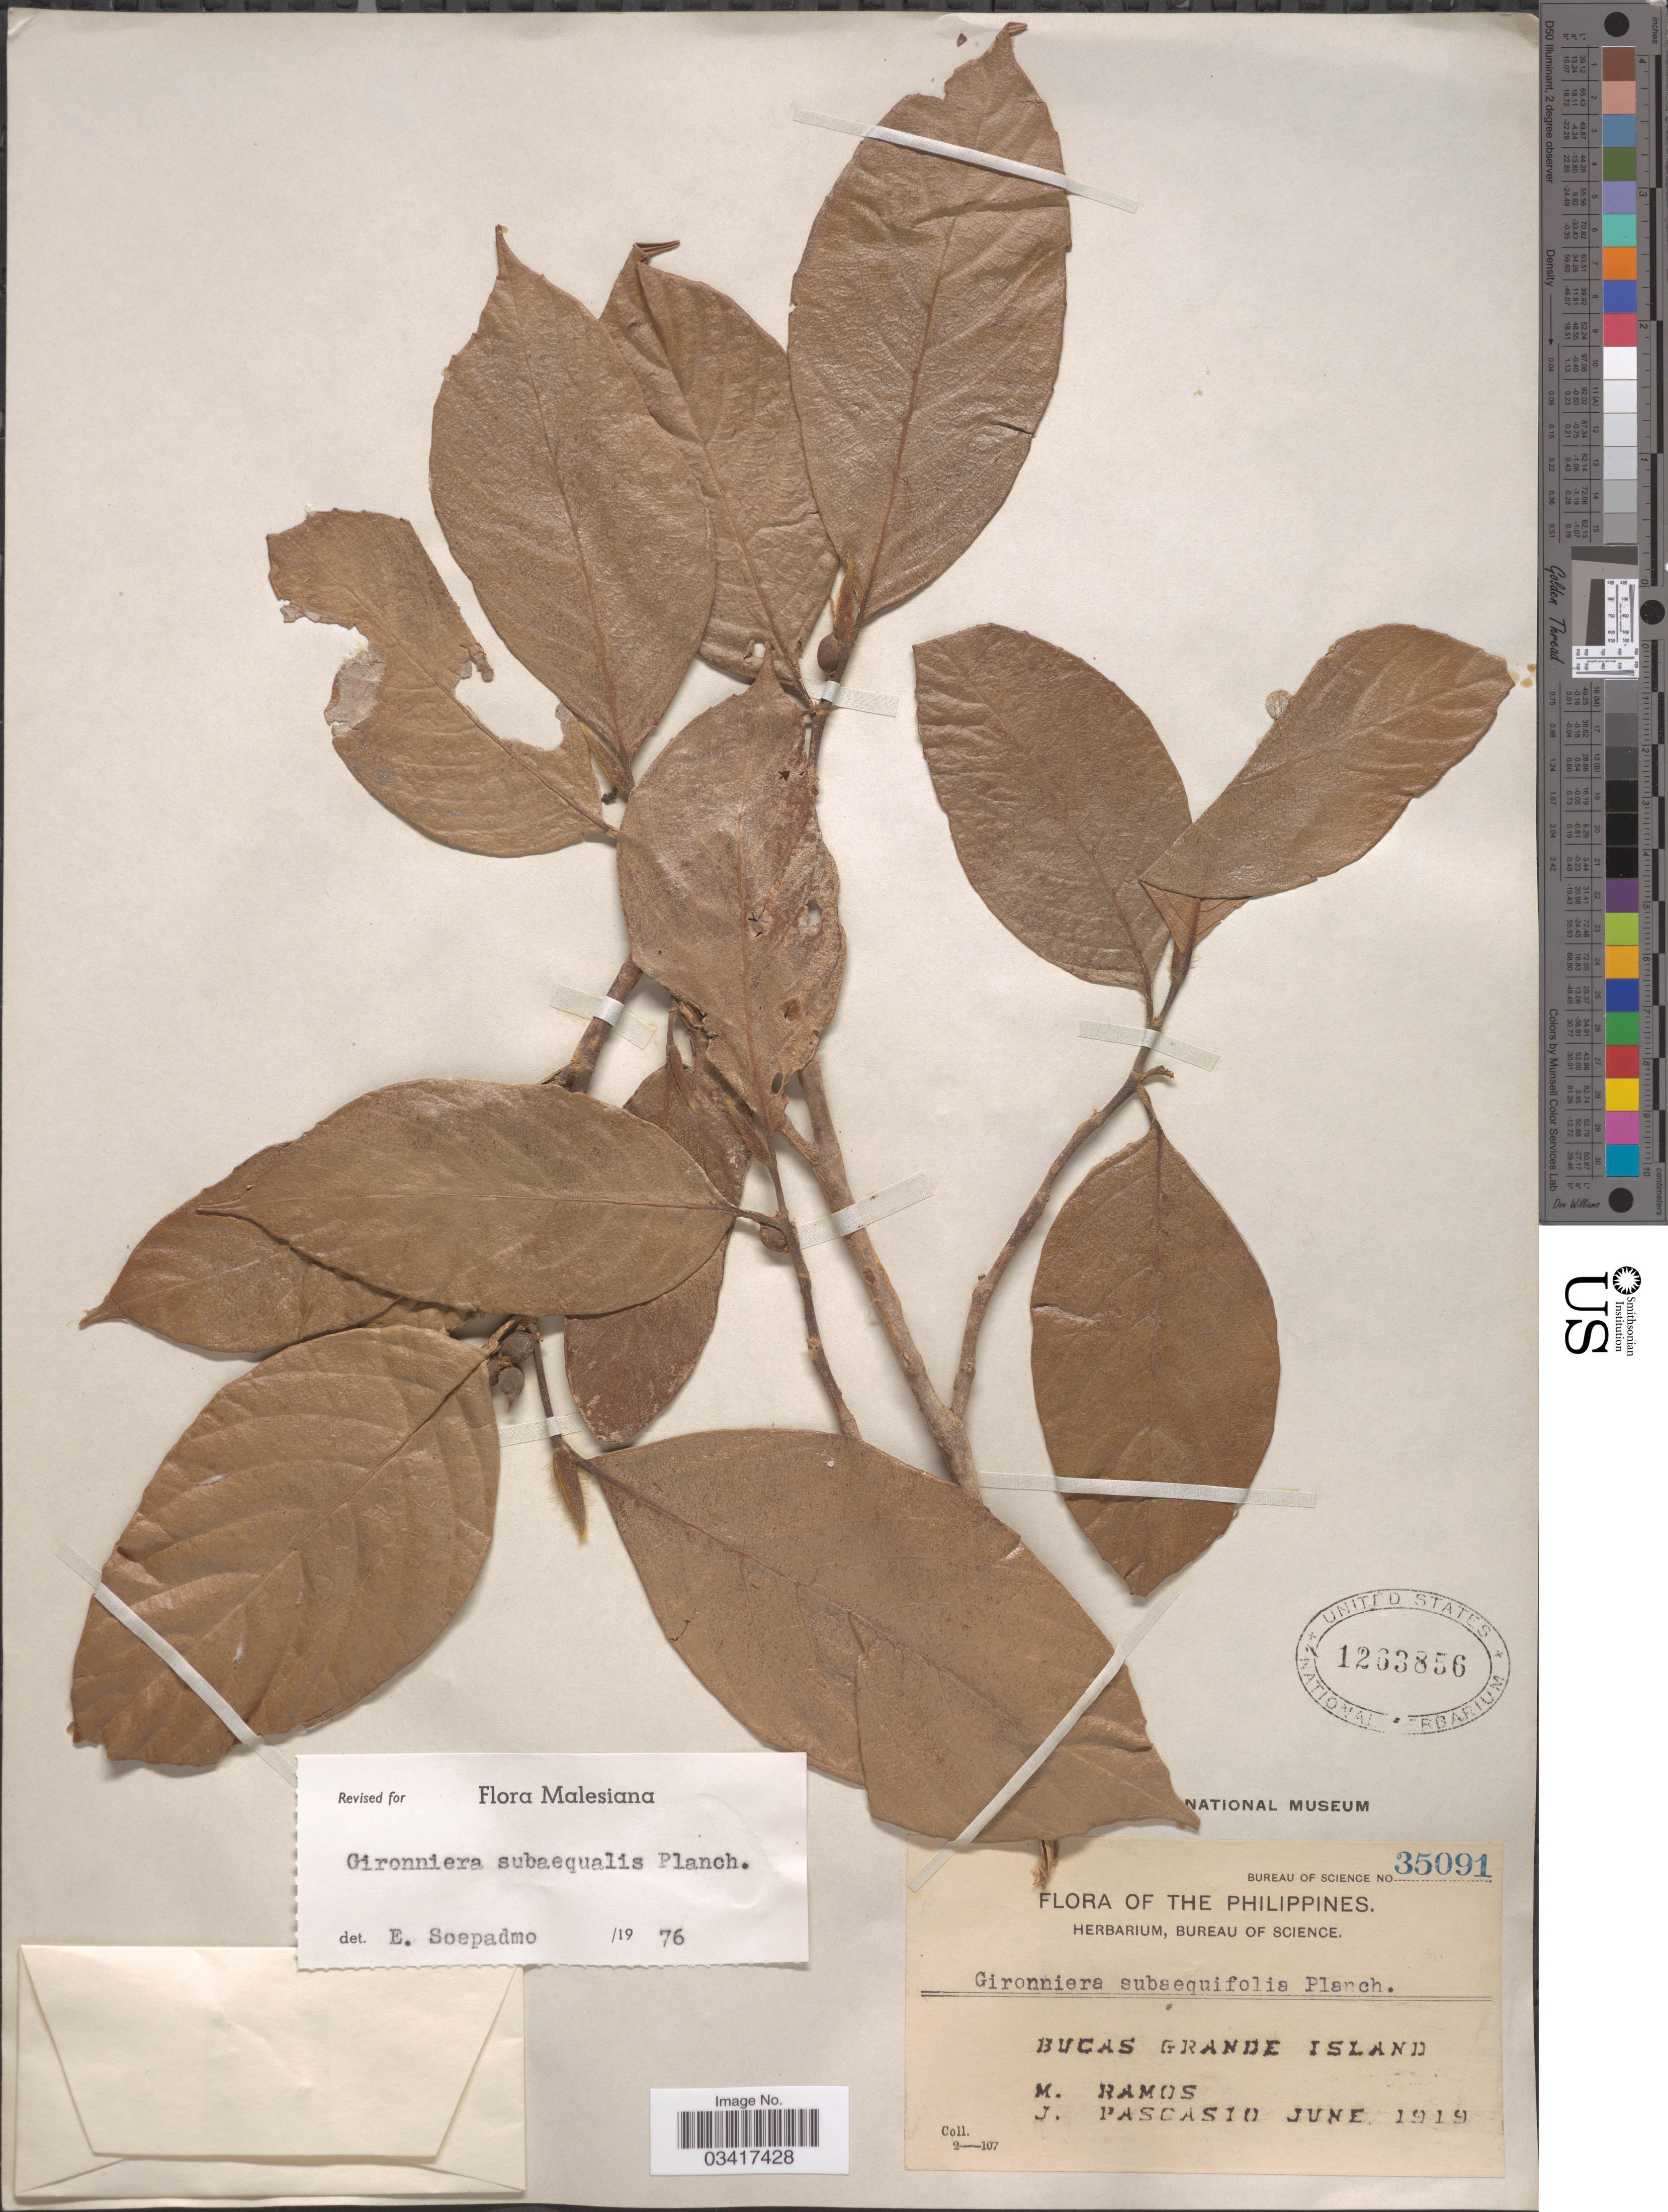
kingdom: Plantae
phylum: Tracheophyta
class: Magnoliopsida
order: Rosales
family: Cannabaceae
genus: Gironniera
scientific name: Gironniera subaequalis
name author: Planch.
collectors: M. Ramos & J. Pascasio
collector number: Bureau of Science 35091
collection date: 1919-06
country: Philippines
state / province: Caraga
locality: Bucas Grande Island.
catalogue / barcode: US 1263856